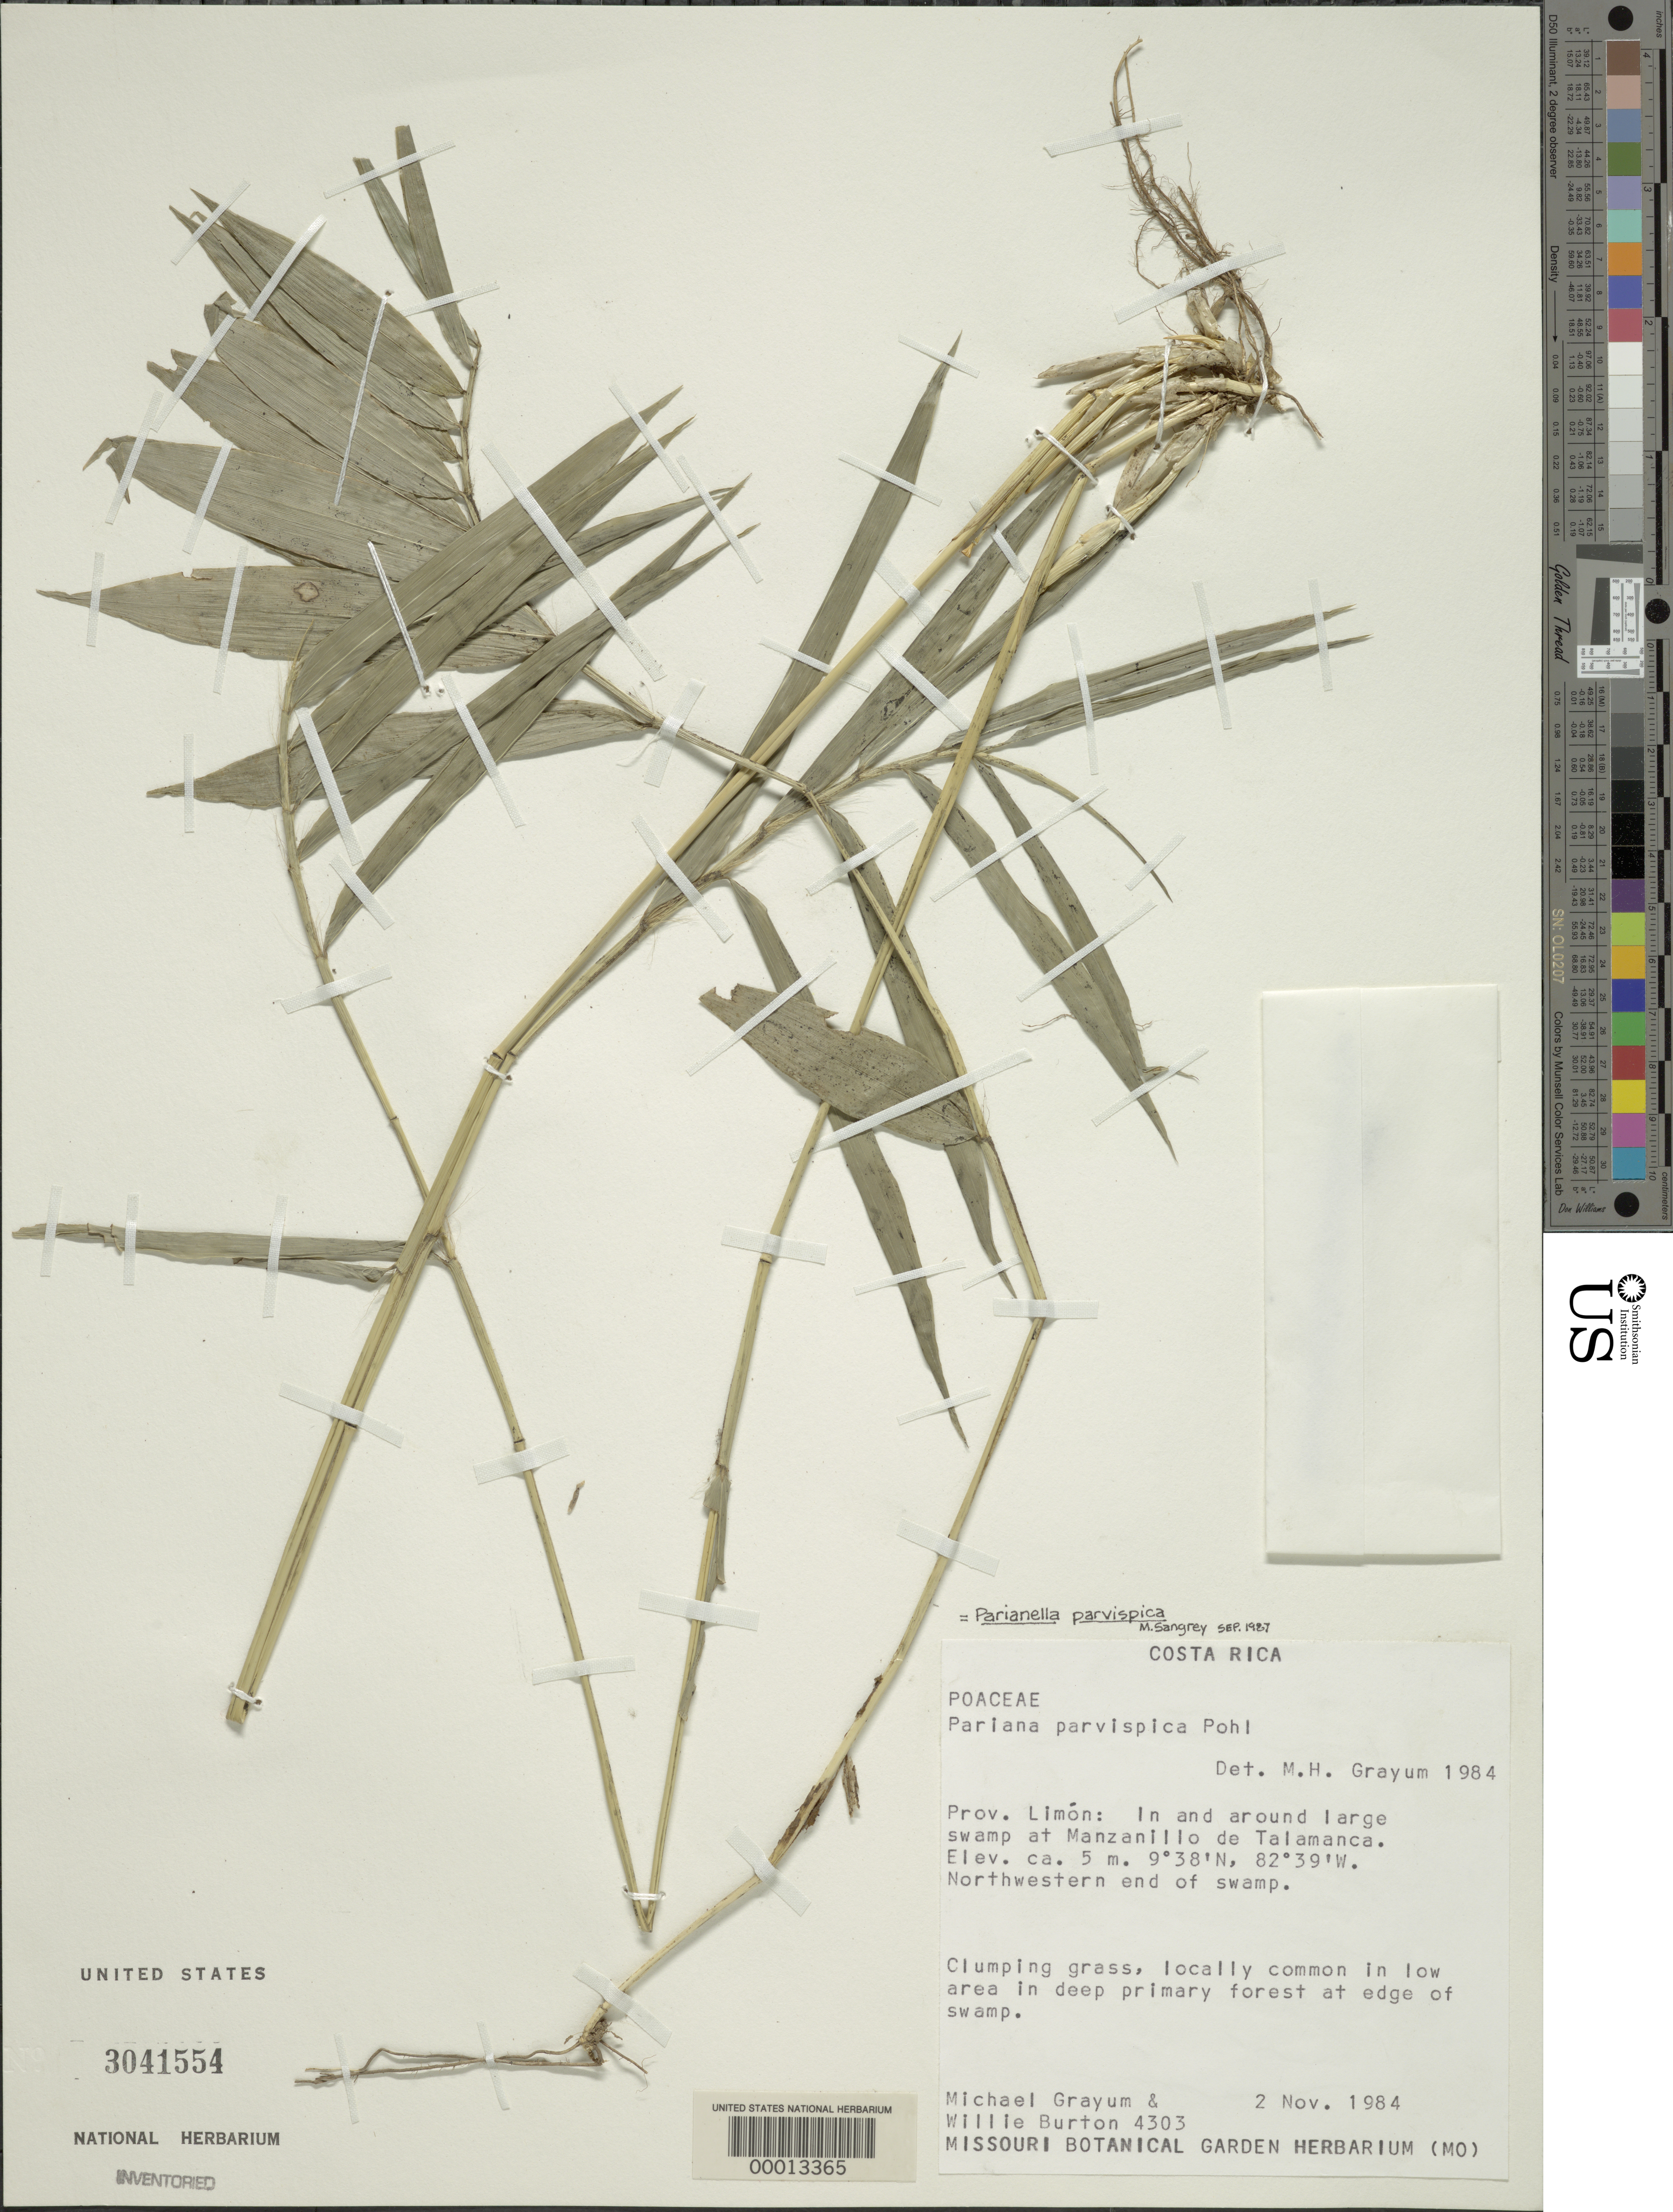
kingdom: Plantae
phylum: Tracheophyta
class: Liliopsida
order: Poales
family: Poaceae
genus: Pariana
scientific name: Pariana parvispica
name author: R.W. Pohl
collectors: M. H. Grayum & W. Burton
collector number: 4303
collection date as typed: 02 Nov 1984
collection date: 1984-11-02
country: Costa Rica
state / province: Limón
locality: Manzanillo de talamanca lat 09 38'n: long 82 39'w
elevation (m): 5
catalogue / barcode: US 3041554